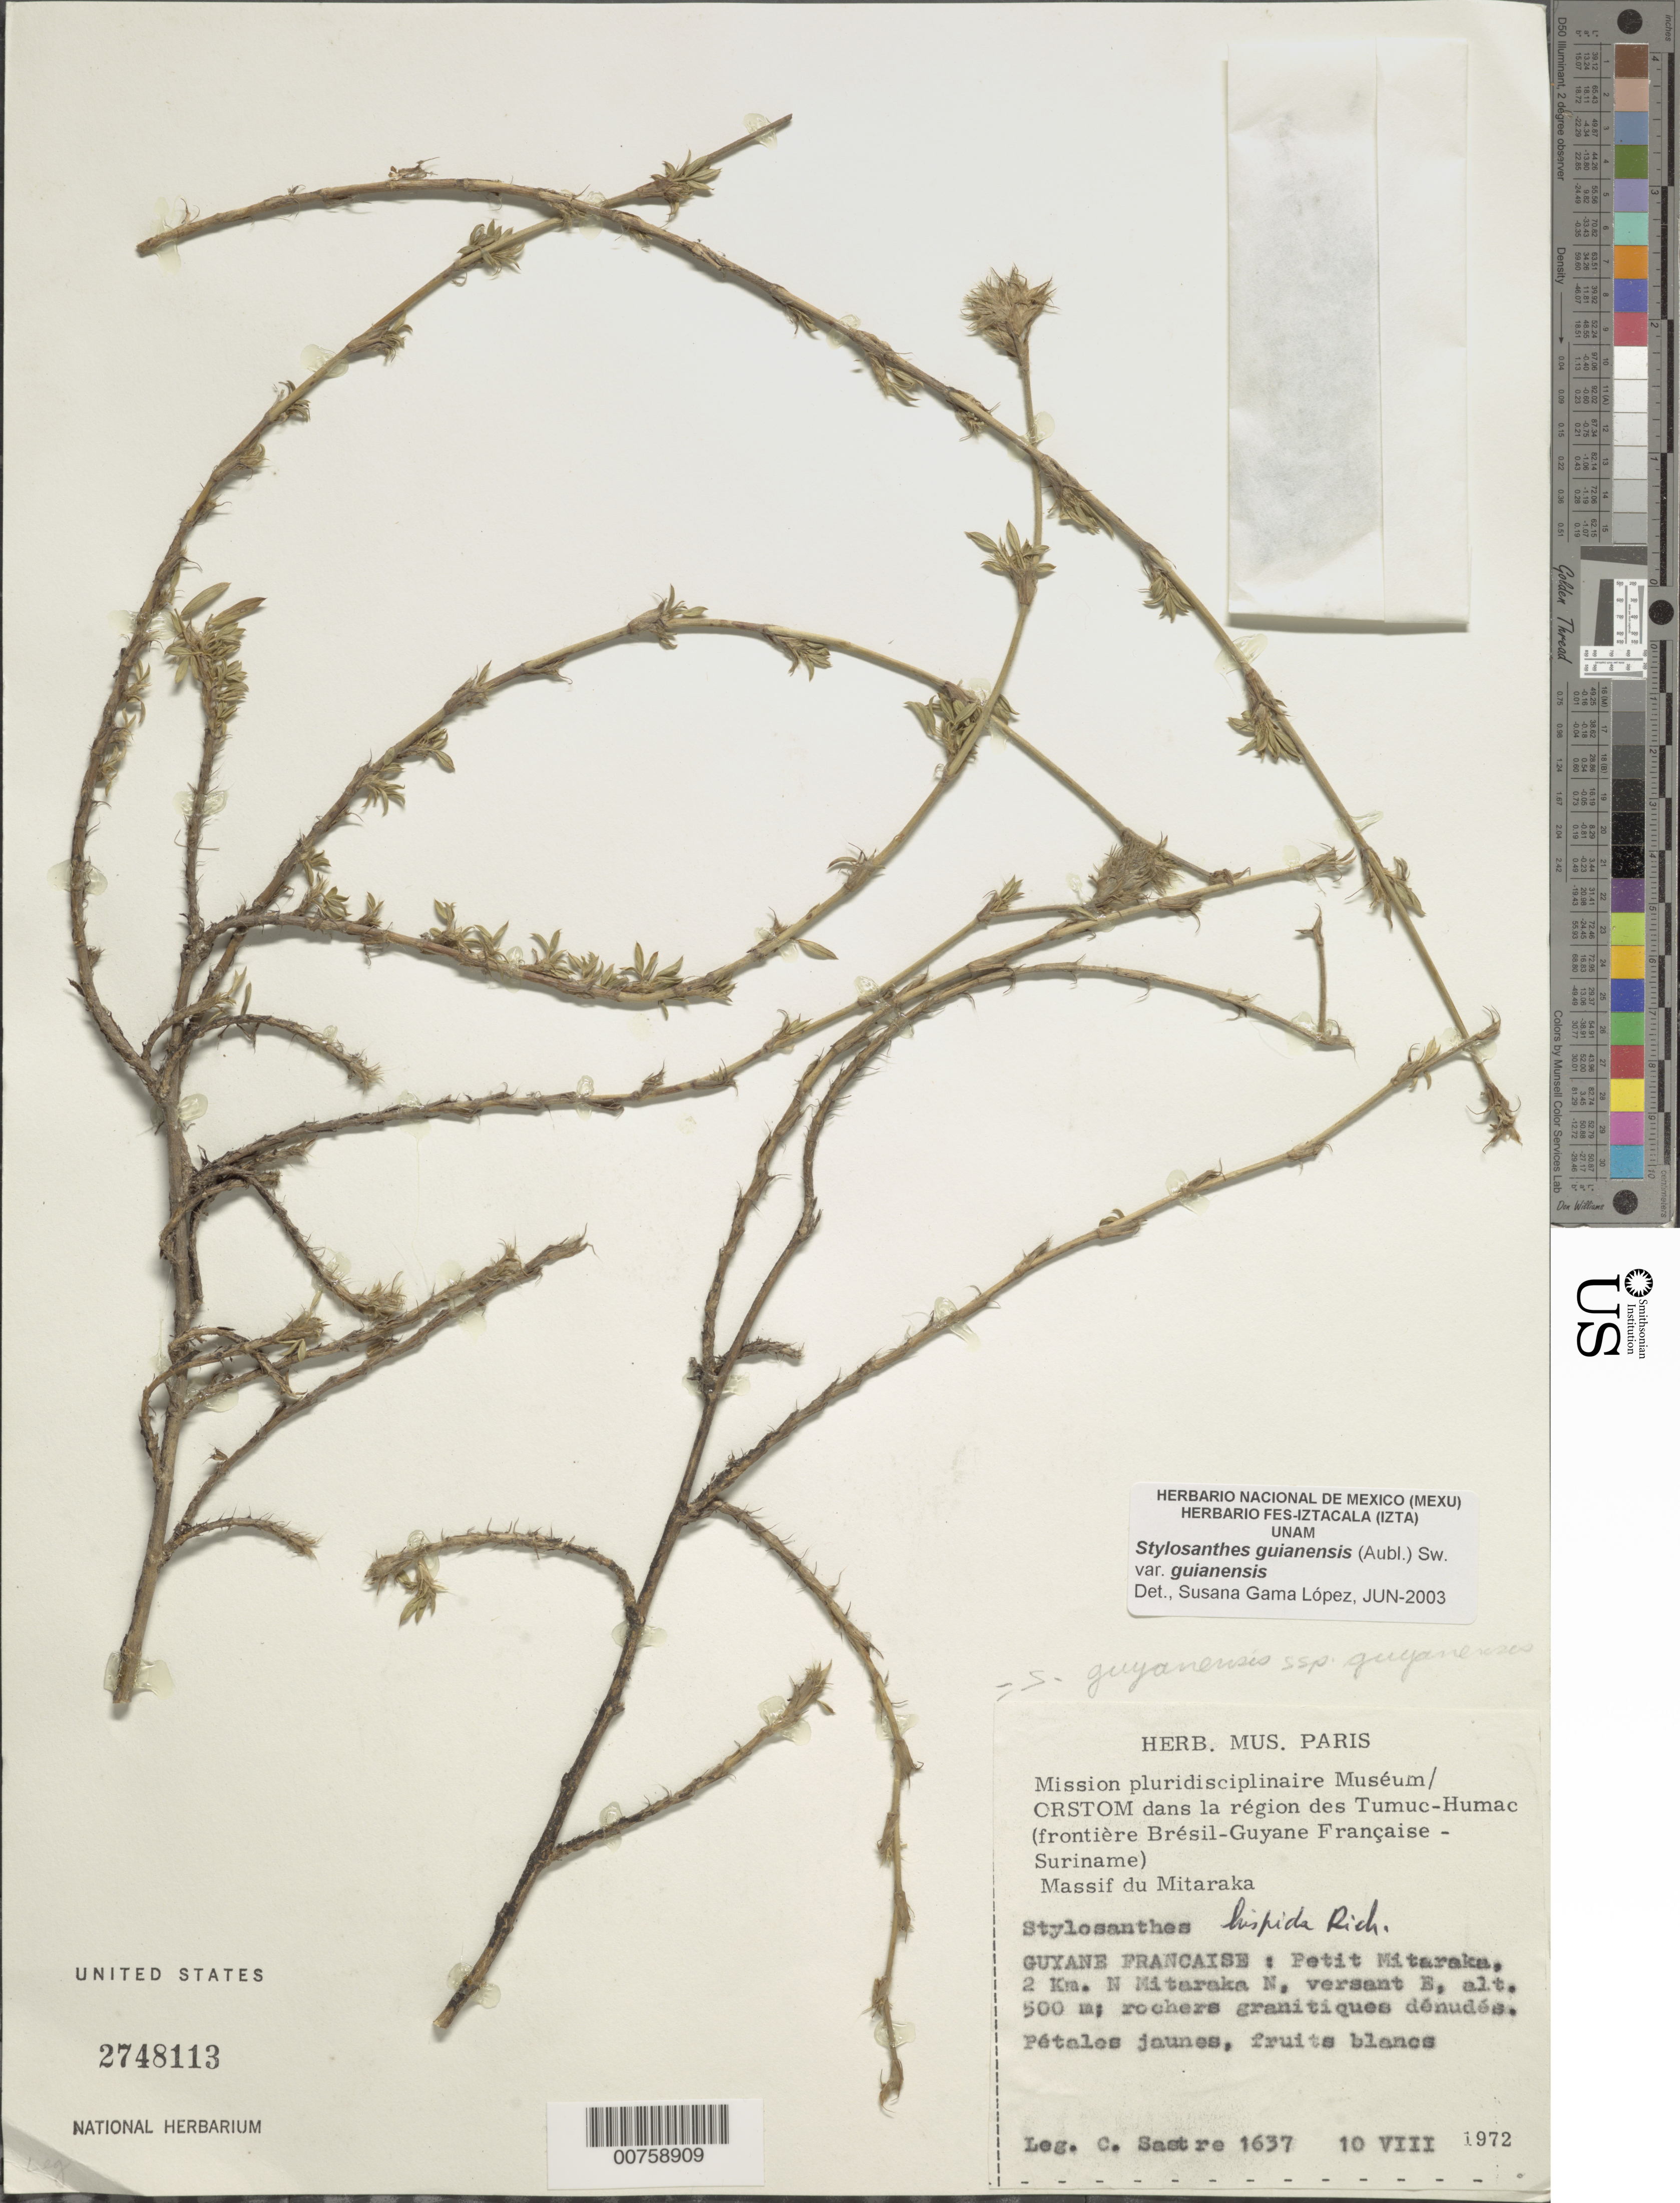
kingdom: Plantae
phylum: Tracheophyta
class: Magnoliopsida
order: Fabales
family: Fabaceae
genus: Stylosanthes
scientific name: Stylosanthes guianensis var. guianensis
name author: (Aubl.) Sw.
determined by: Lopez, S. G.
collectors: C. H. L. Sastre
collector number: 1637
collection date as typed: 10-Aug-72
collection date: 1972-08-10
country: French Guiana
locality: Petit Mitaraka, 2 km N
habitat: Bare, granitic rocks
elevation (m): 500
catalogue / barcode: US 2748113